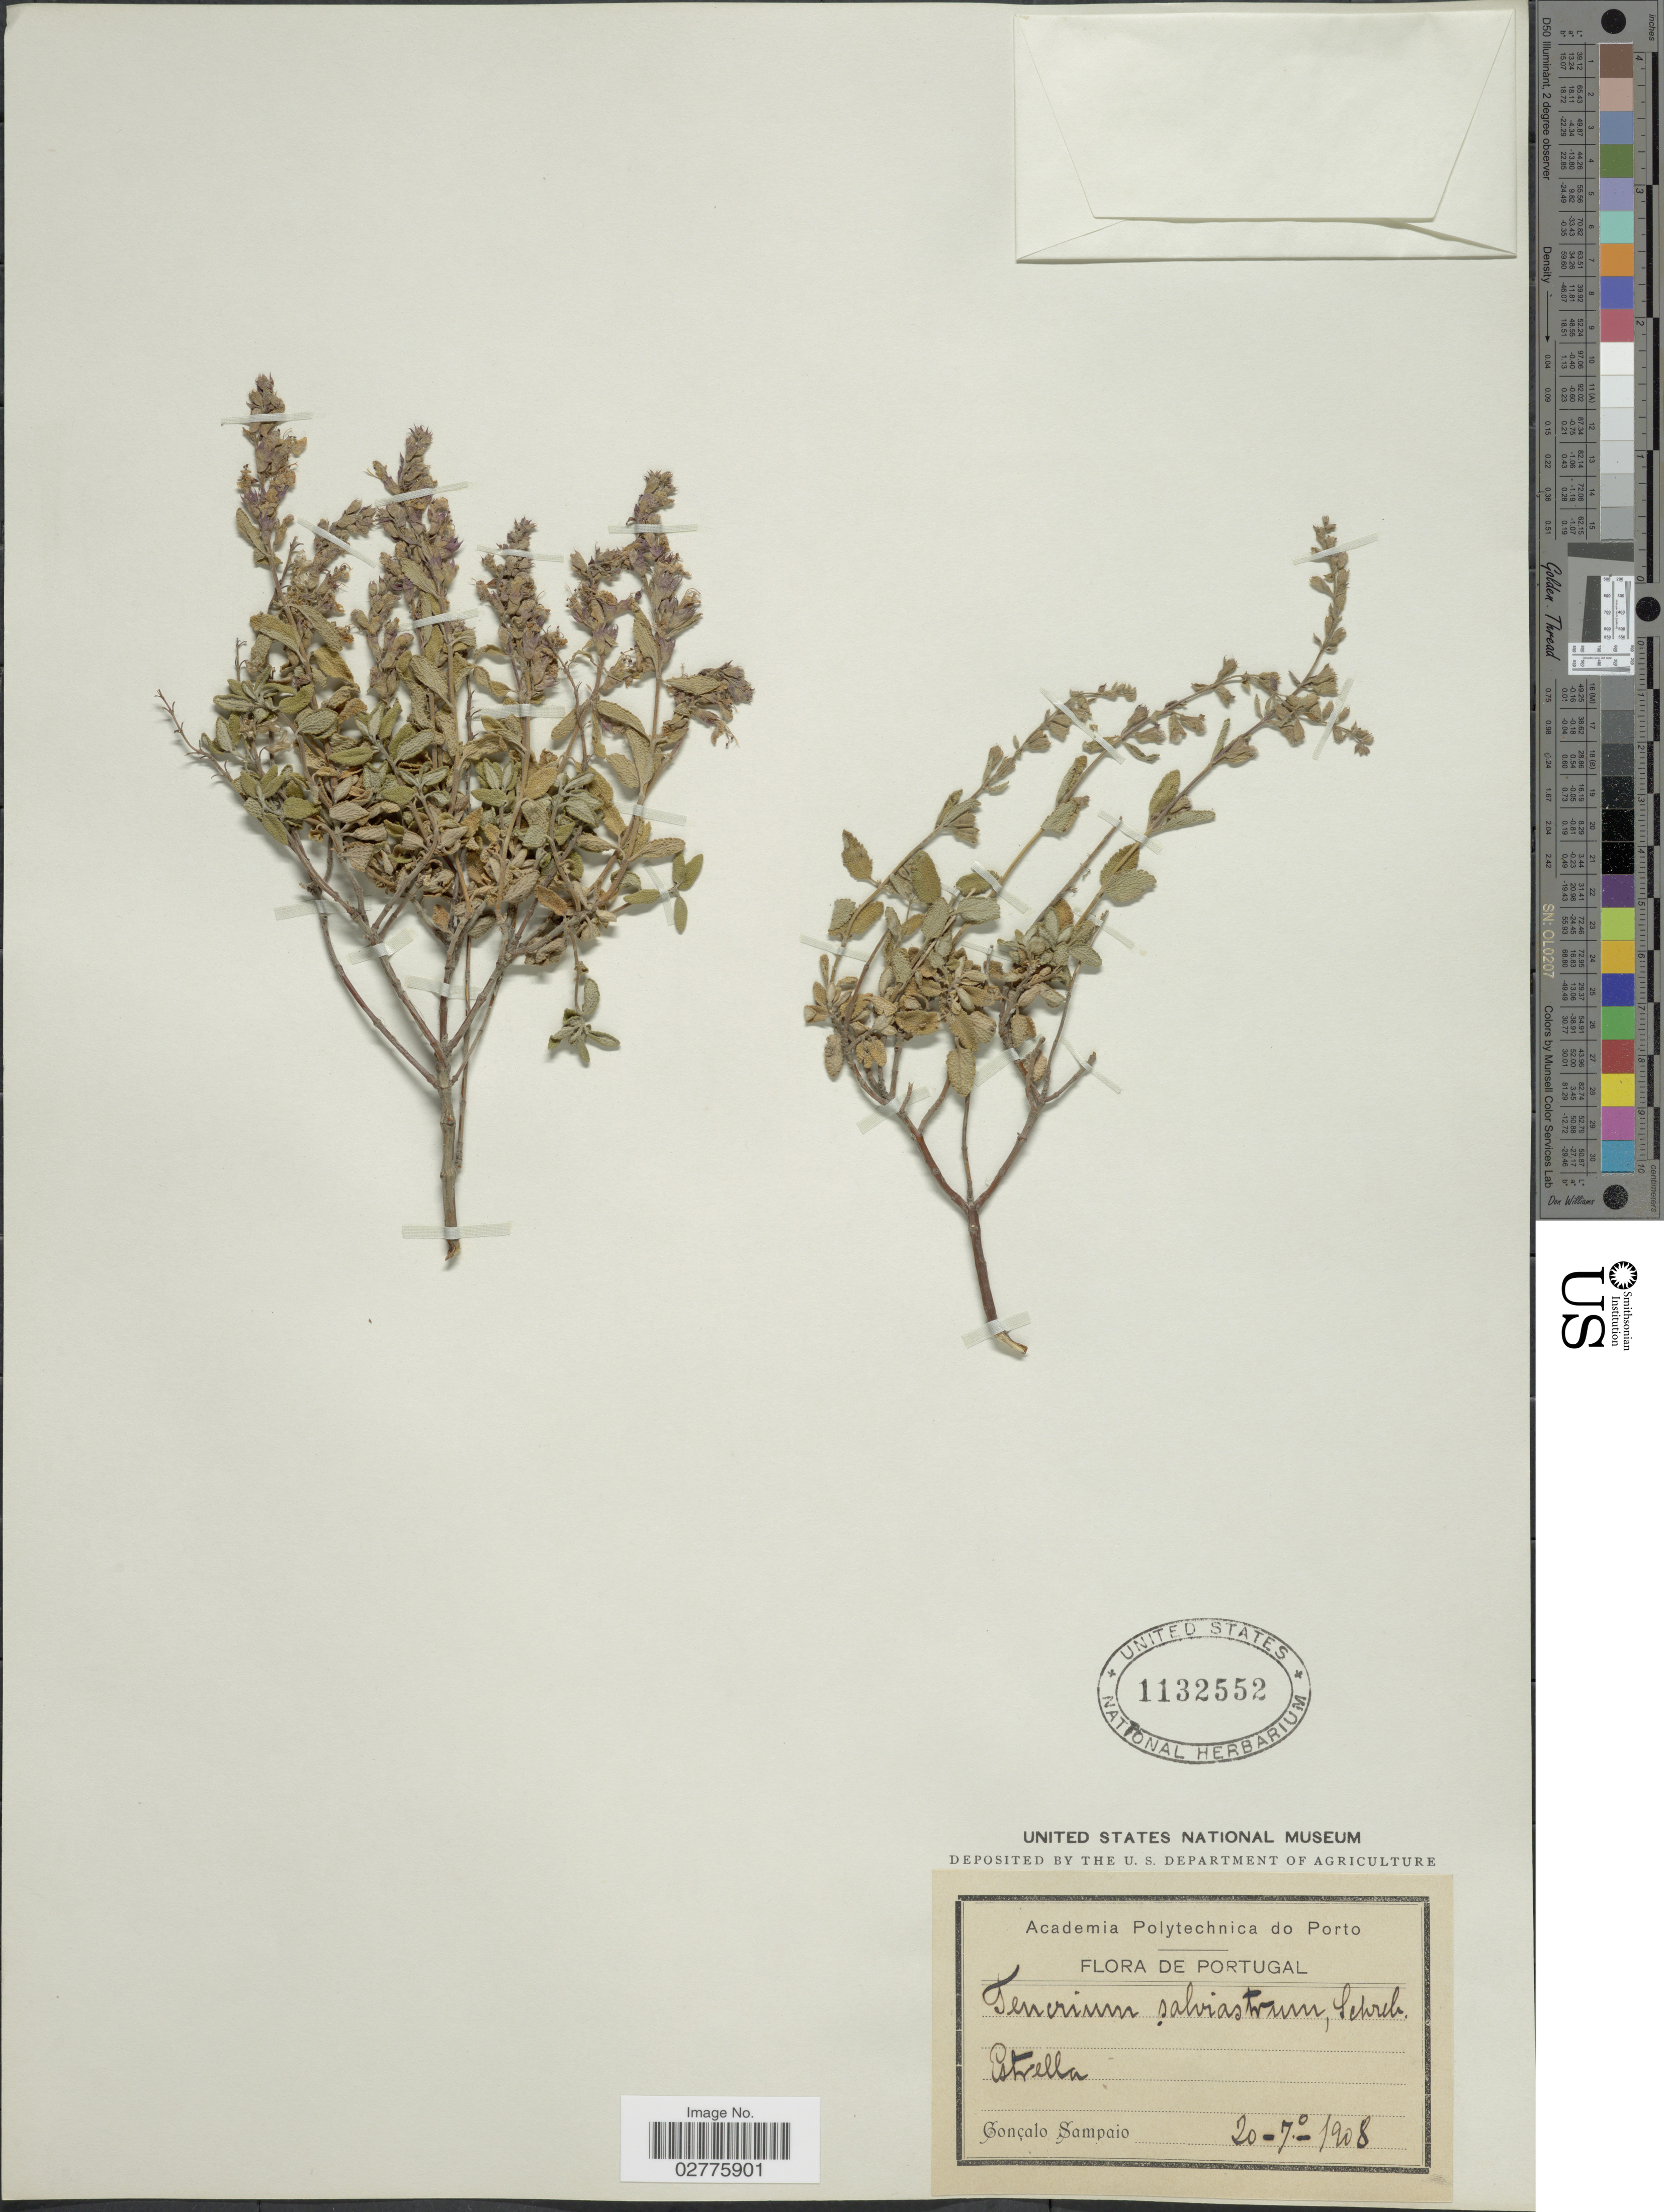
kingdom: Plantae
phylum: Tracheophyta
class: Magnoliopsida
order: Lamiales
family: Lamiaceae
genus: Teucrium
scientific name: Teucrium salviastrum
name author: Schreb.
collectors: G. A. Sampaio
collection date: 1908-07-20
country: Portugal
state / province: Castelo Branco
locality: Estrella.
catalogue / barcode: US 1132552